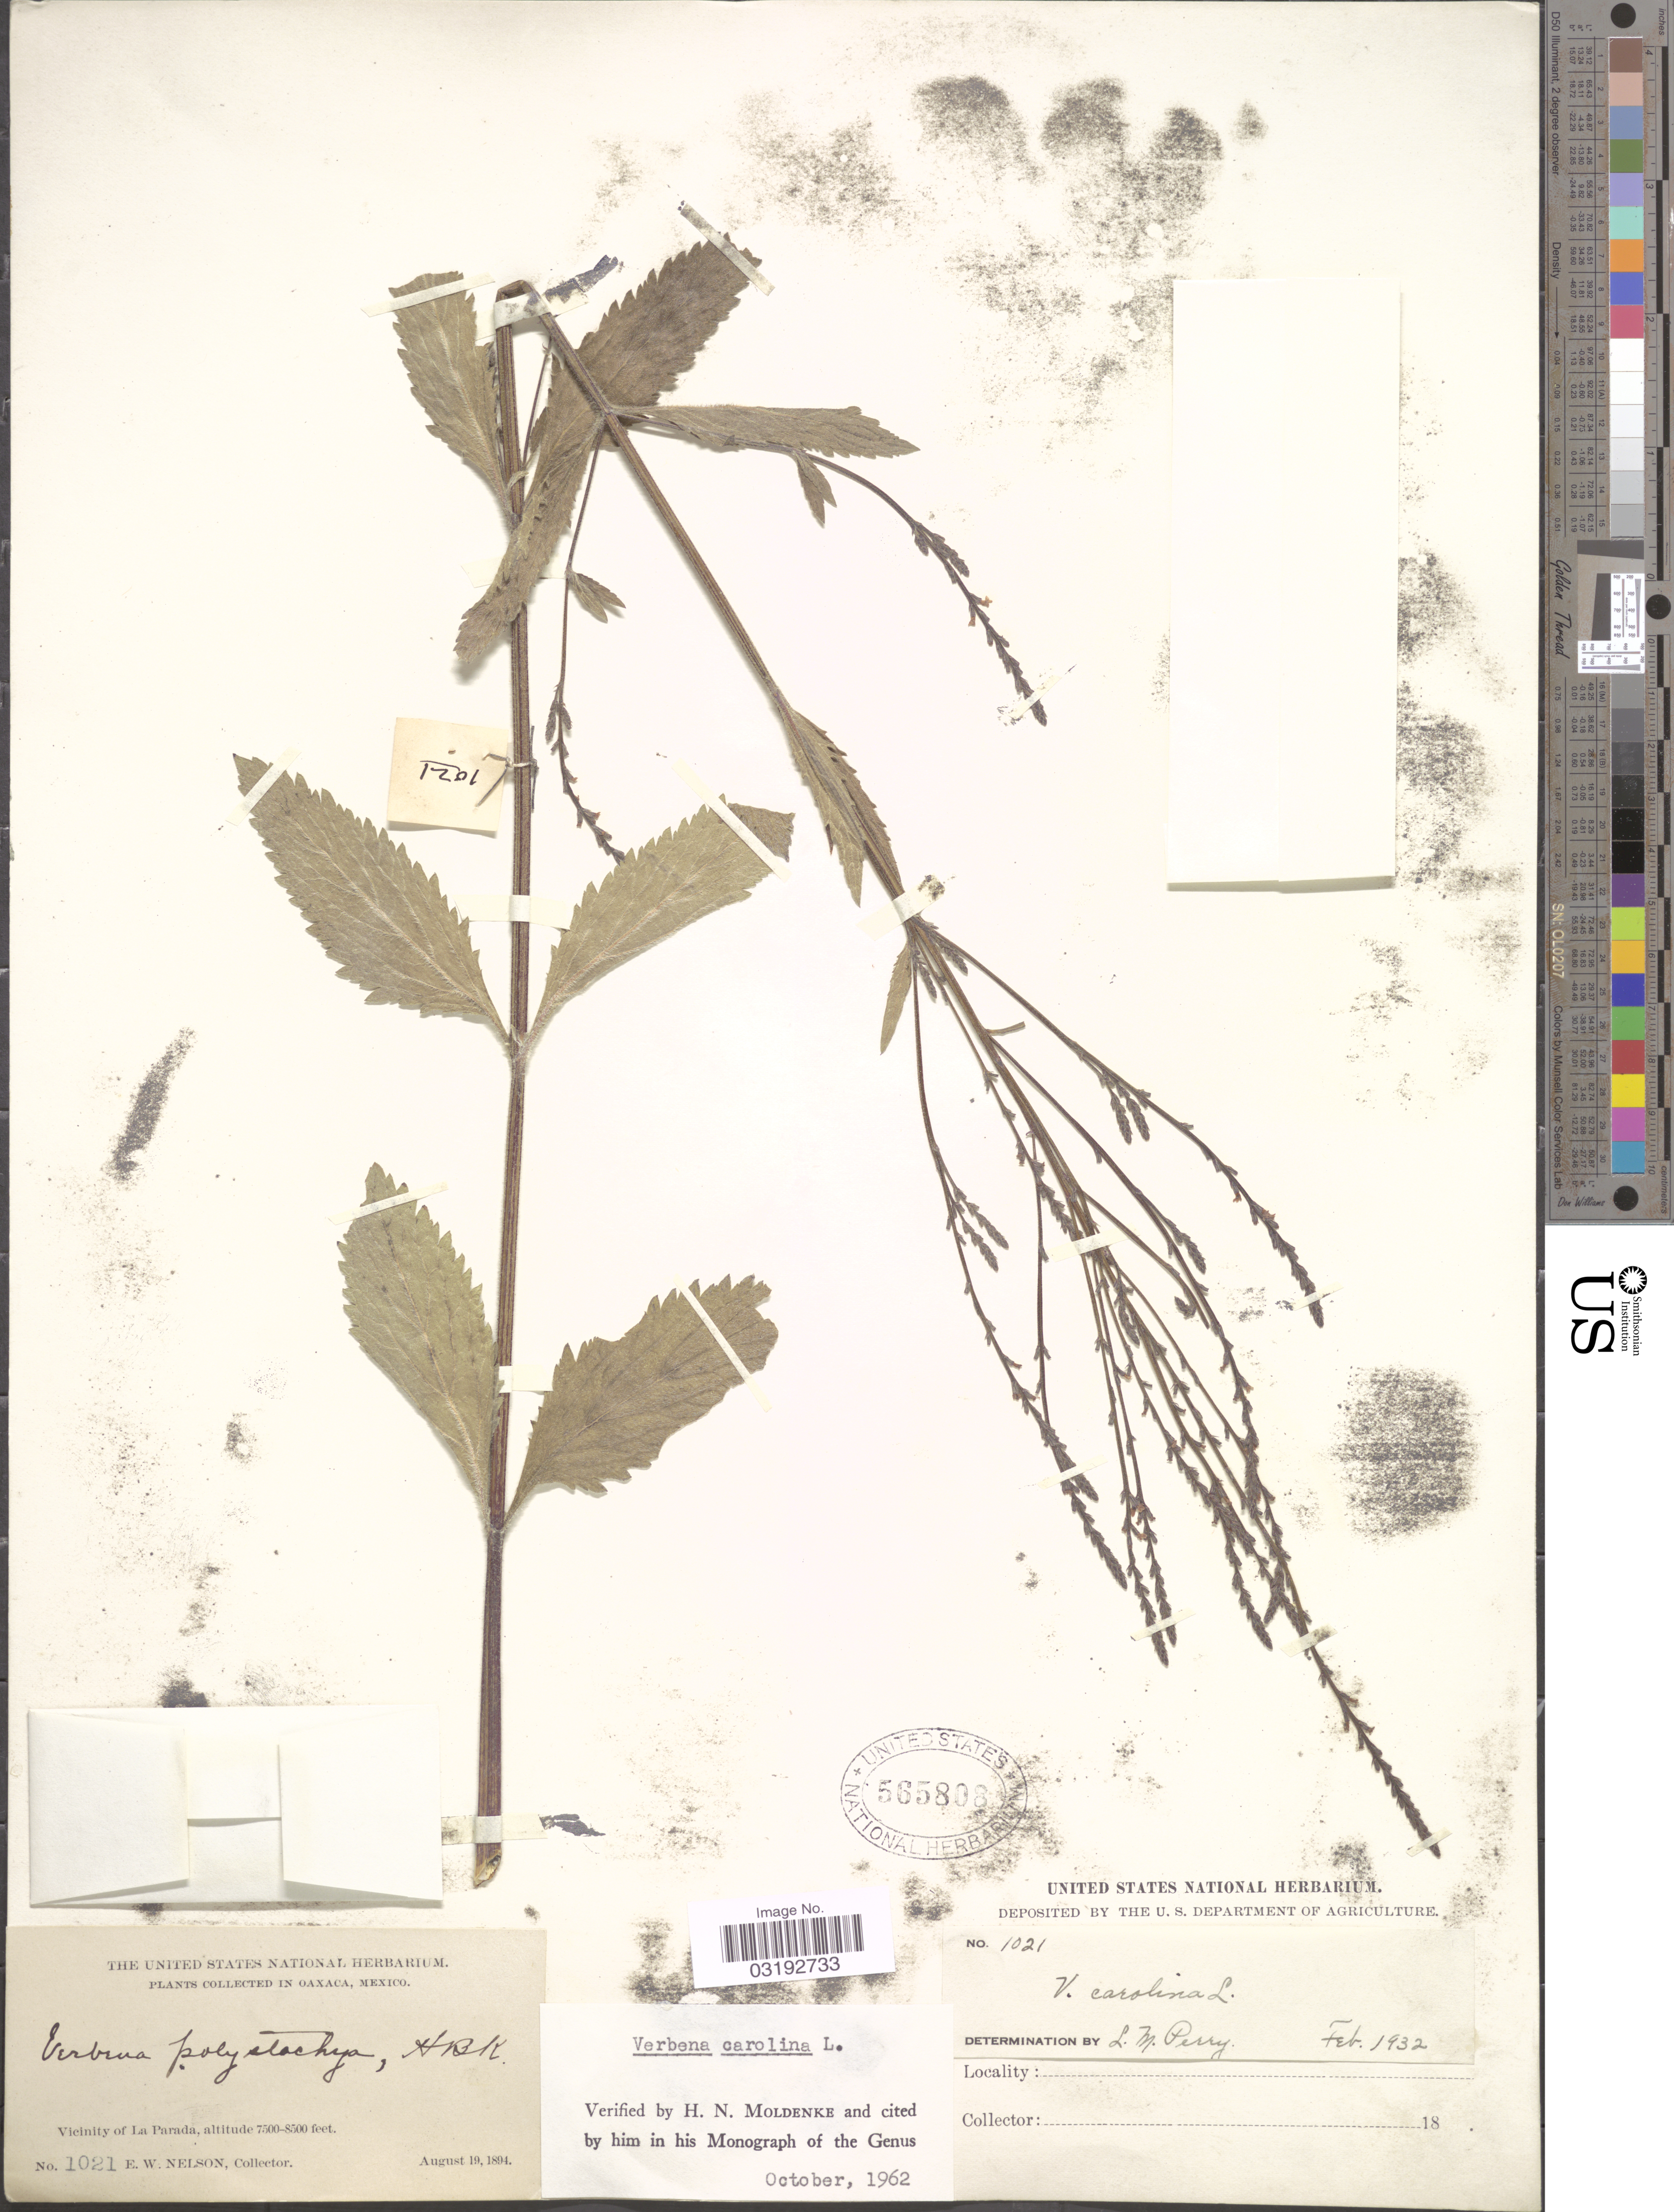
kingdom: Plantae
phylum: Tracheophyta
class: Magnoliopsida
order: Lamiales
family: Verbenaceae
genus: Verbena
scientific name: Verbena carolina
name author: L.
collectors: E. W. Nelson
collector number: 1021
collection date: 1894-08-19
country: Mexico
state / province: Oaxaca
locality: Vicinity of La Parada.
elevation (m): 2286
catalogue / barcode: US 565808